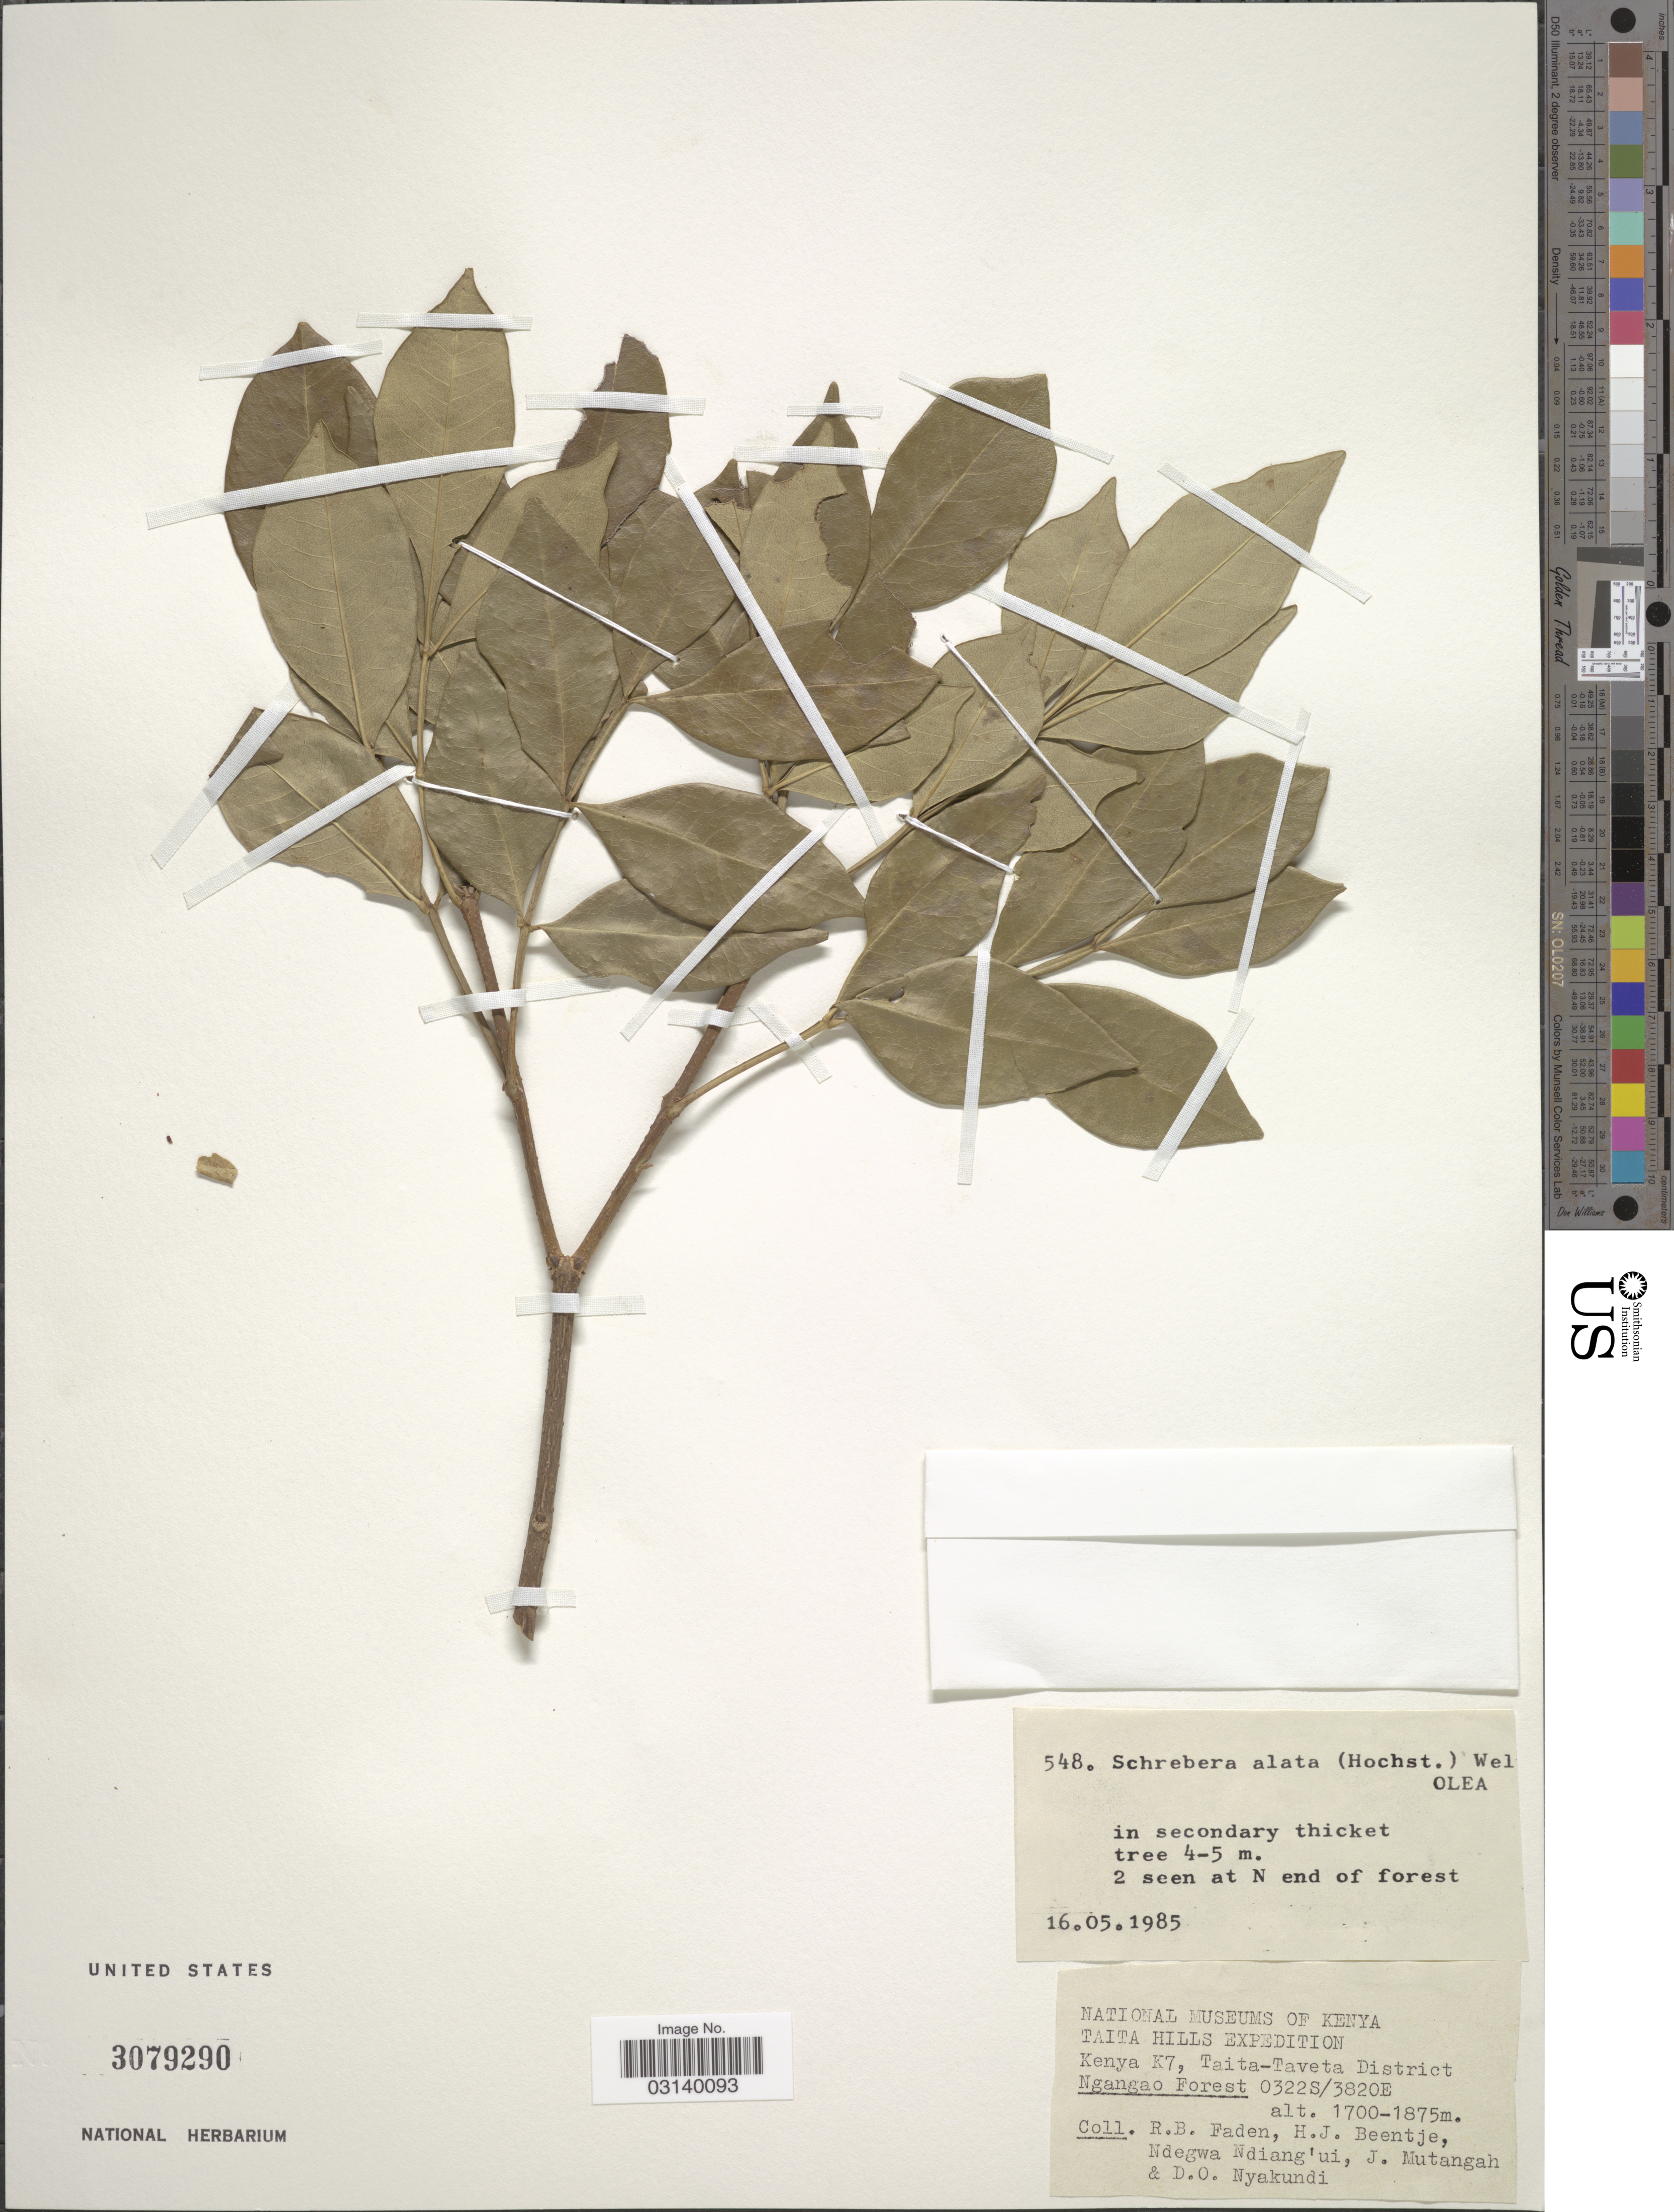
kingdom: Plantae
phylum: Tracheophyta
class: Magnoliopsida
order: Lamiales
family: Oleaceae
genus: Schrebera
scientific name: Schrebera alata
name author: (Hochst.) Welw.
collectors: R. B. Faden, H. J. Beentje, Ndegwa Ndiang'ui, J. Mutangah & D. Nyakundi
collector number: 548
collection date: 1985-05-16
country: Kenya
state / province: Taita Taveta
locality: Kenya K7, Taita-Taveta District. Ngangao Forest.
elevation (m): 1700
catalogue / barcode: US 3079290